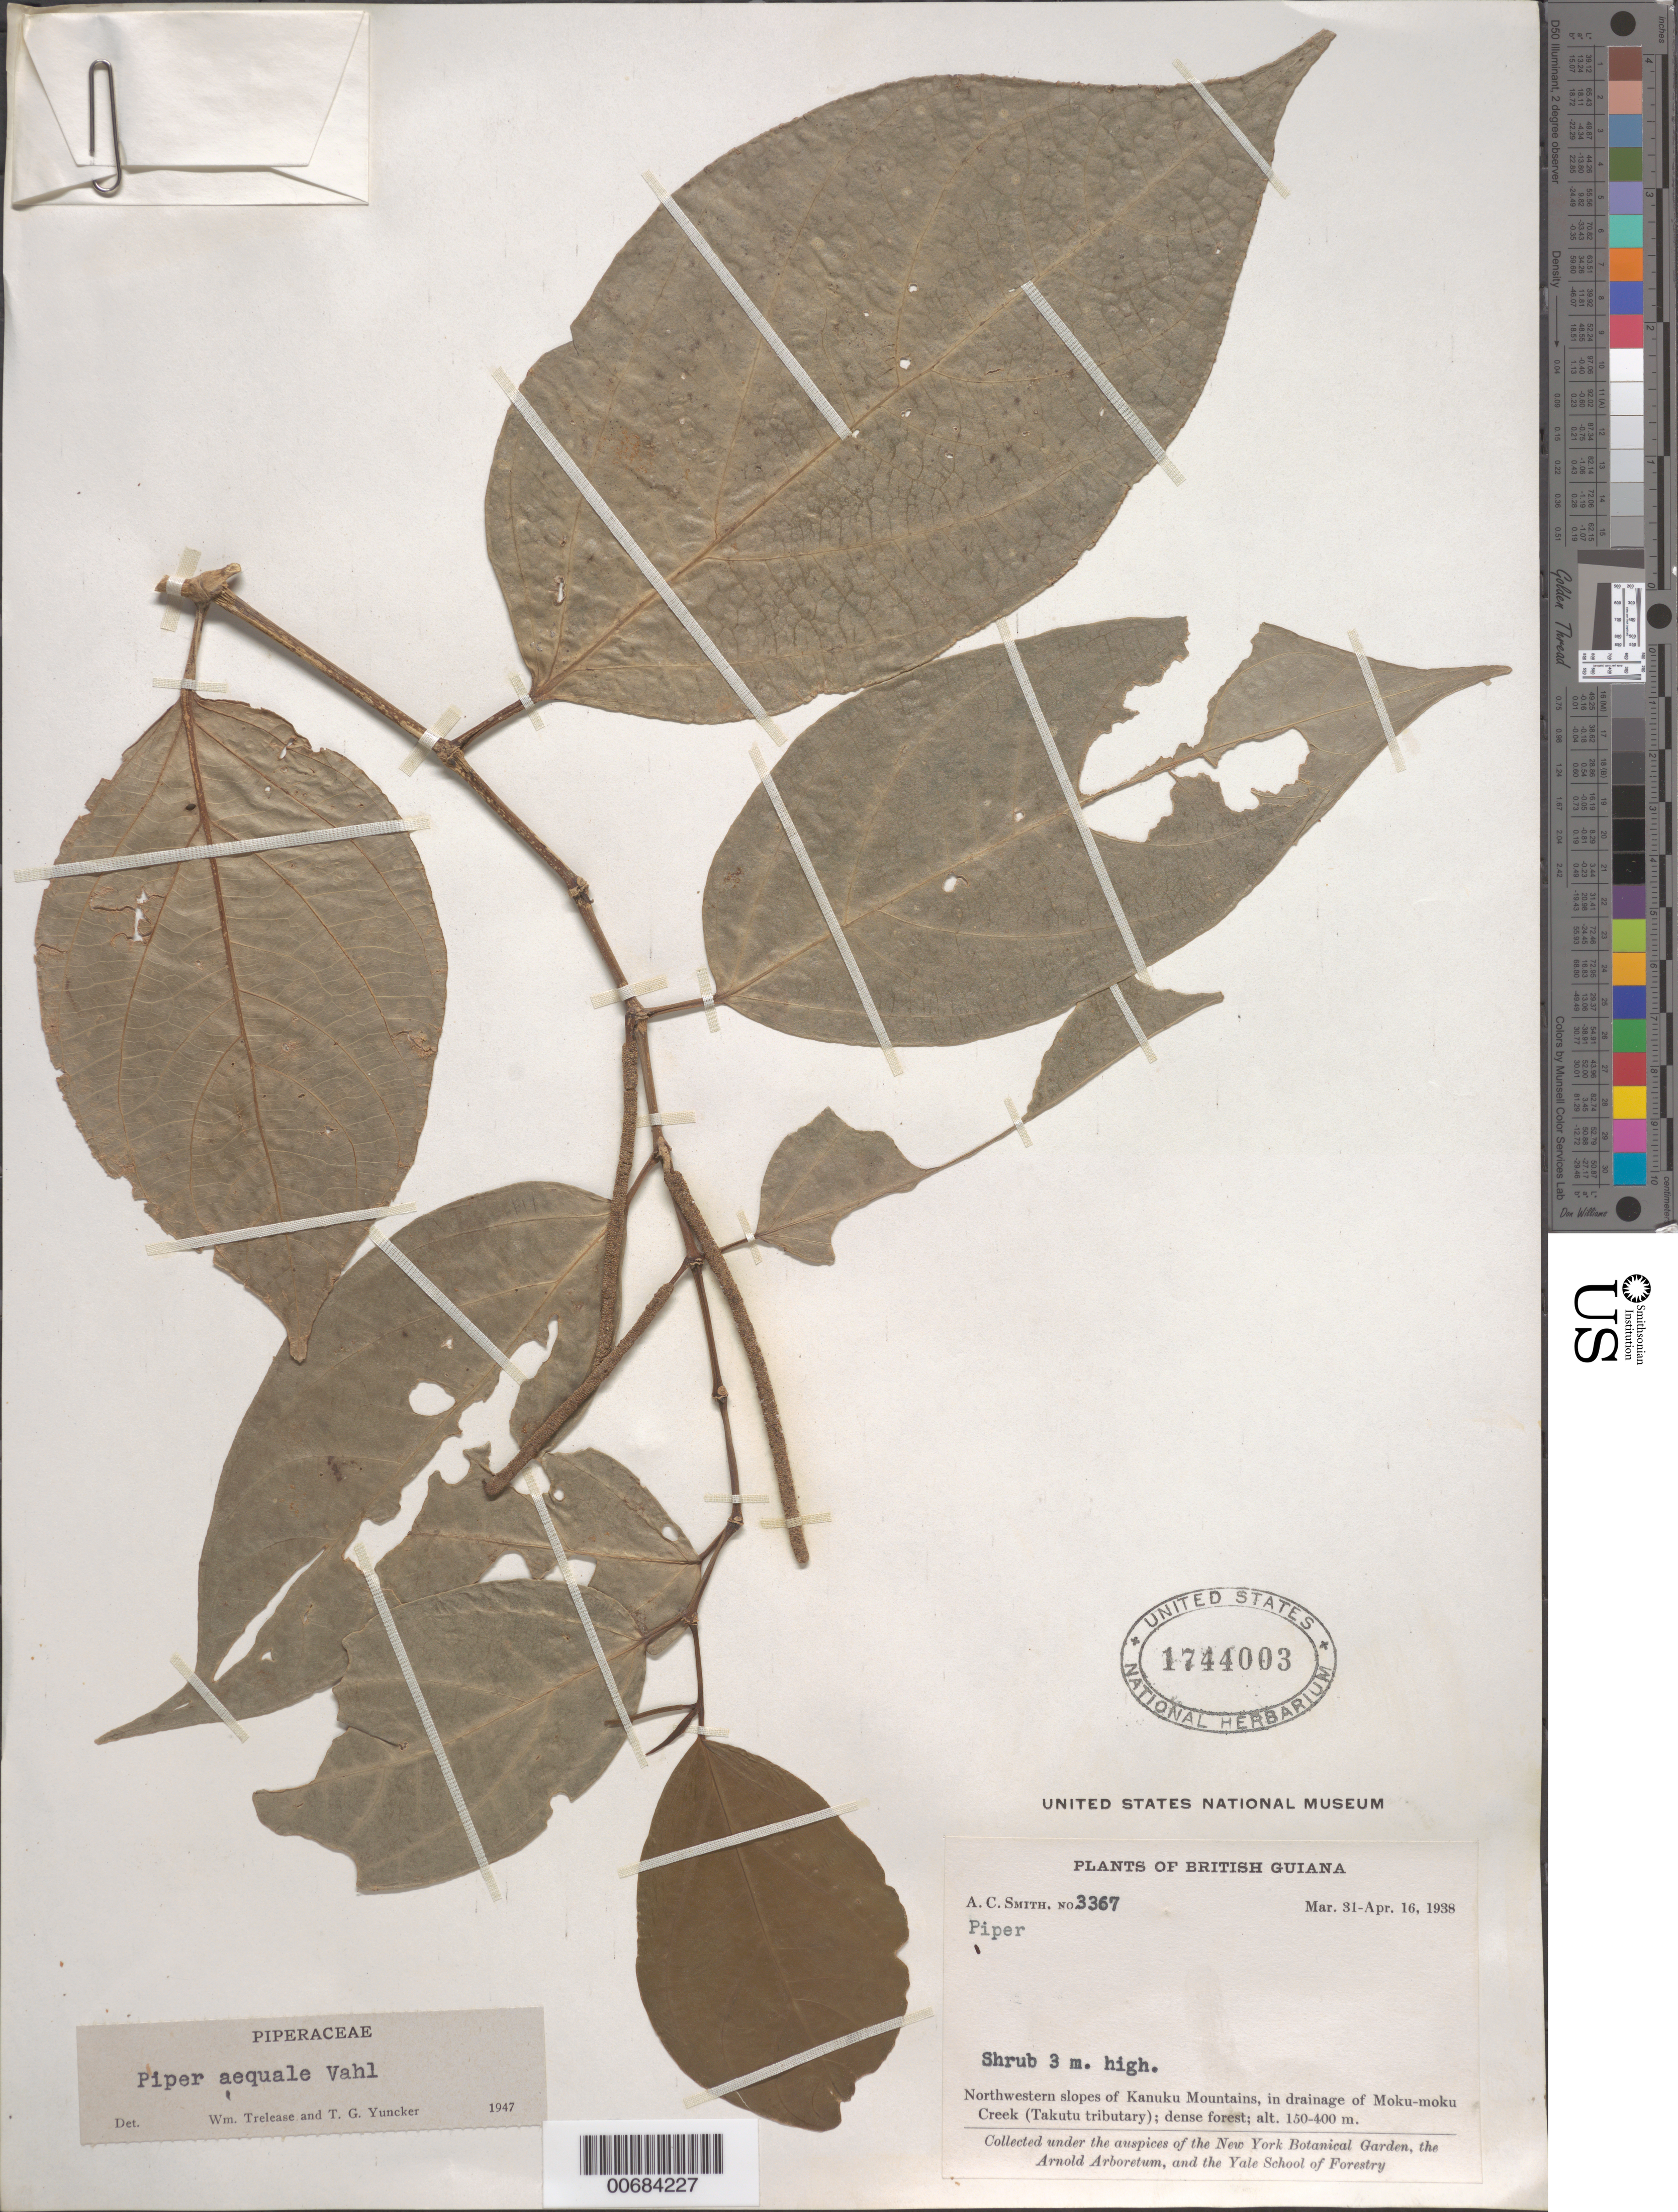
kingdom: Plantae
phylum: Tracheophyta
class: Magnoliopsida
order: Piperales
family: Piperaceae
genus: Piper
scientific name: Piper aequale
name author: Vahl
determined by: Trelease, W.; Yuncker, T. G.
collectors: A. C. Smith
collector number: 3367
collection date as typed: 31-Mar-38 to 16-Apr-38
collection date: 1938-03-31/1938-04-16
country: Guyana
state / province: U. Takutu-U. Essequibo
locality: Kanuku Mts., NW slopes, in drainage of Moku-moku Creek (Takutu tributary)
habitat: Dense forest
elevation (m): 150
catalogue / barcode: US 1744003